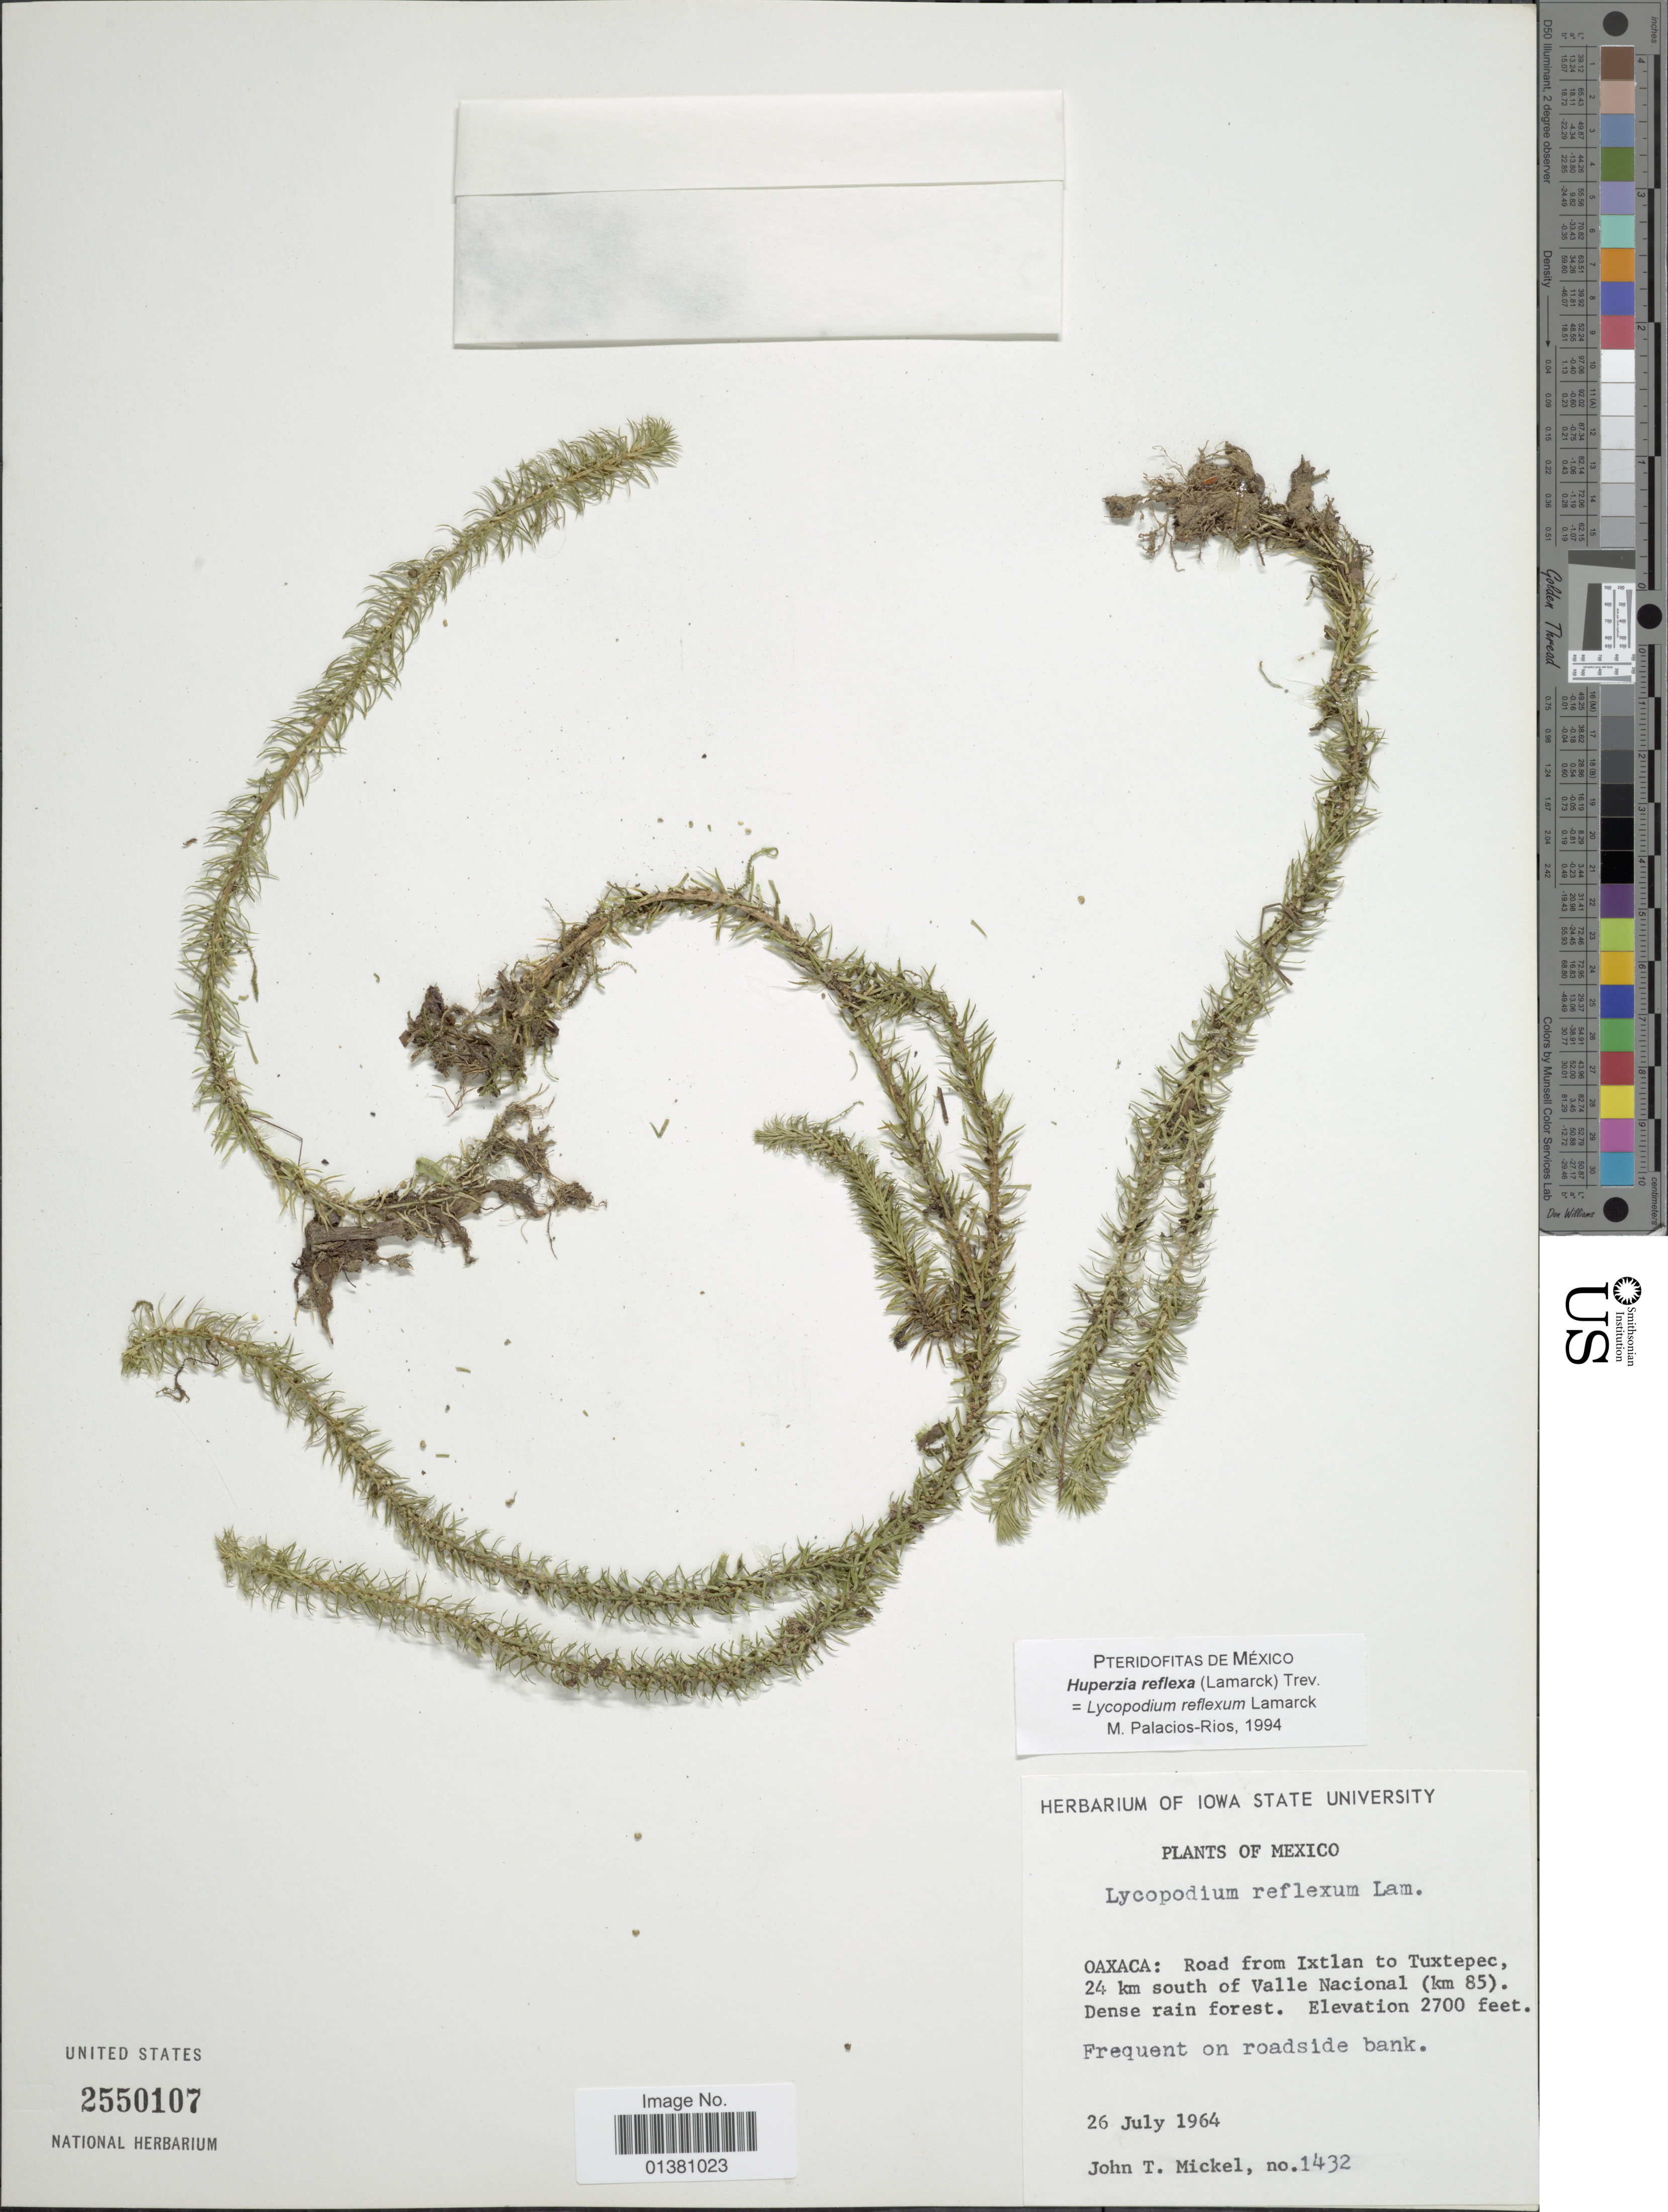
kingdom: Plantae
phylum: Tracheophyta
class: Lycopodiopsida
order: Lycopodiales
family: Lycopodiaceae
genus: Phlegmariurus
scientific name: Phlegmariurus reflexus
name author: (Lam.) B. Øllg.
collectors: J. T. Mickel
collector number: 1432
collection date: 1964-07-26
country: Mexico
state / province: Oaxaca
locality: Road from Ixtlan to Tuxtepec, 24 k m south of Valle Nacional (km 85)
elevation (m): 823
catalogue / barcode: US 2550107